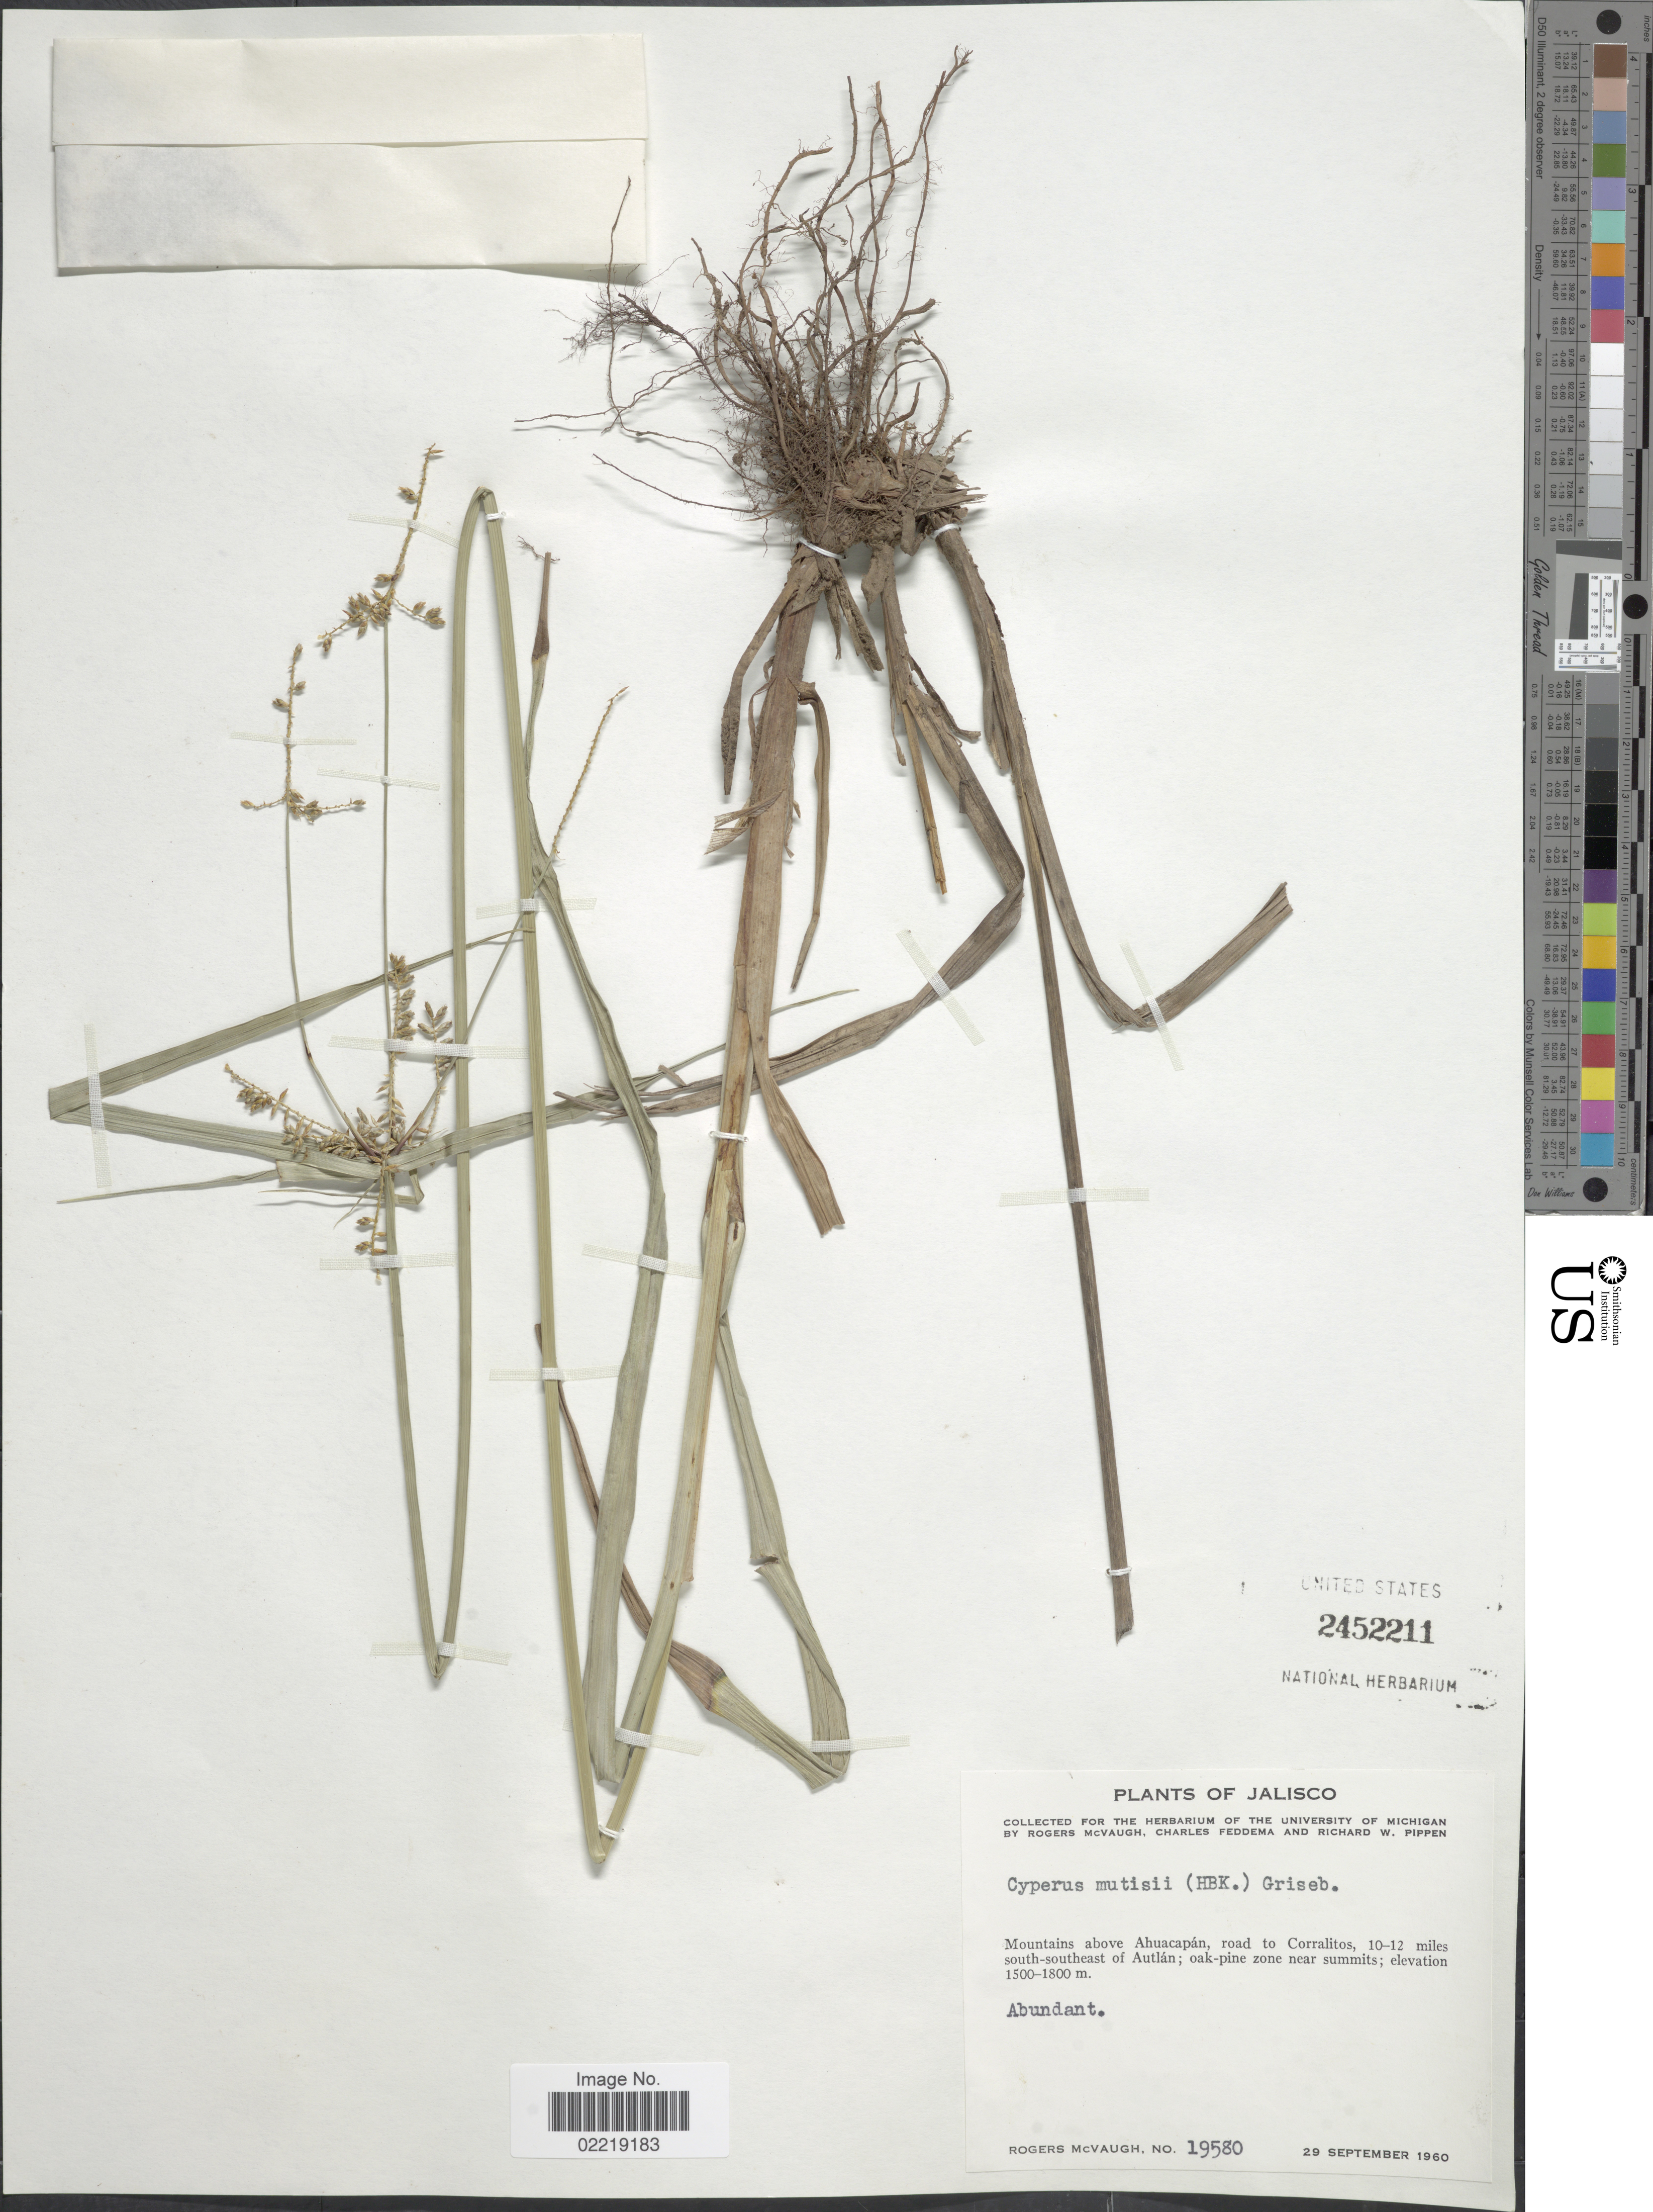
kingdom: Plantae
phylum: Tracheophyta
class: Liliopsida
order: Poales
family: Cyperaceae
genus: Cyperus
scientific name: Cyperus mutisii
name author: (Kunth) Andersson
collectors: R. McVaugh, C. Feddema & R. W. Pippen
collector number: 19580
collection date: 1960-09-29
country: Mexico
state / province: Jalisco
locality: Mountains above Ahuacapan, road to Corralitos, 10 -12 miles south- southeast of Autlan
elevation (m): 1500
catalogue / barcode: US 2452211